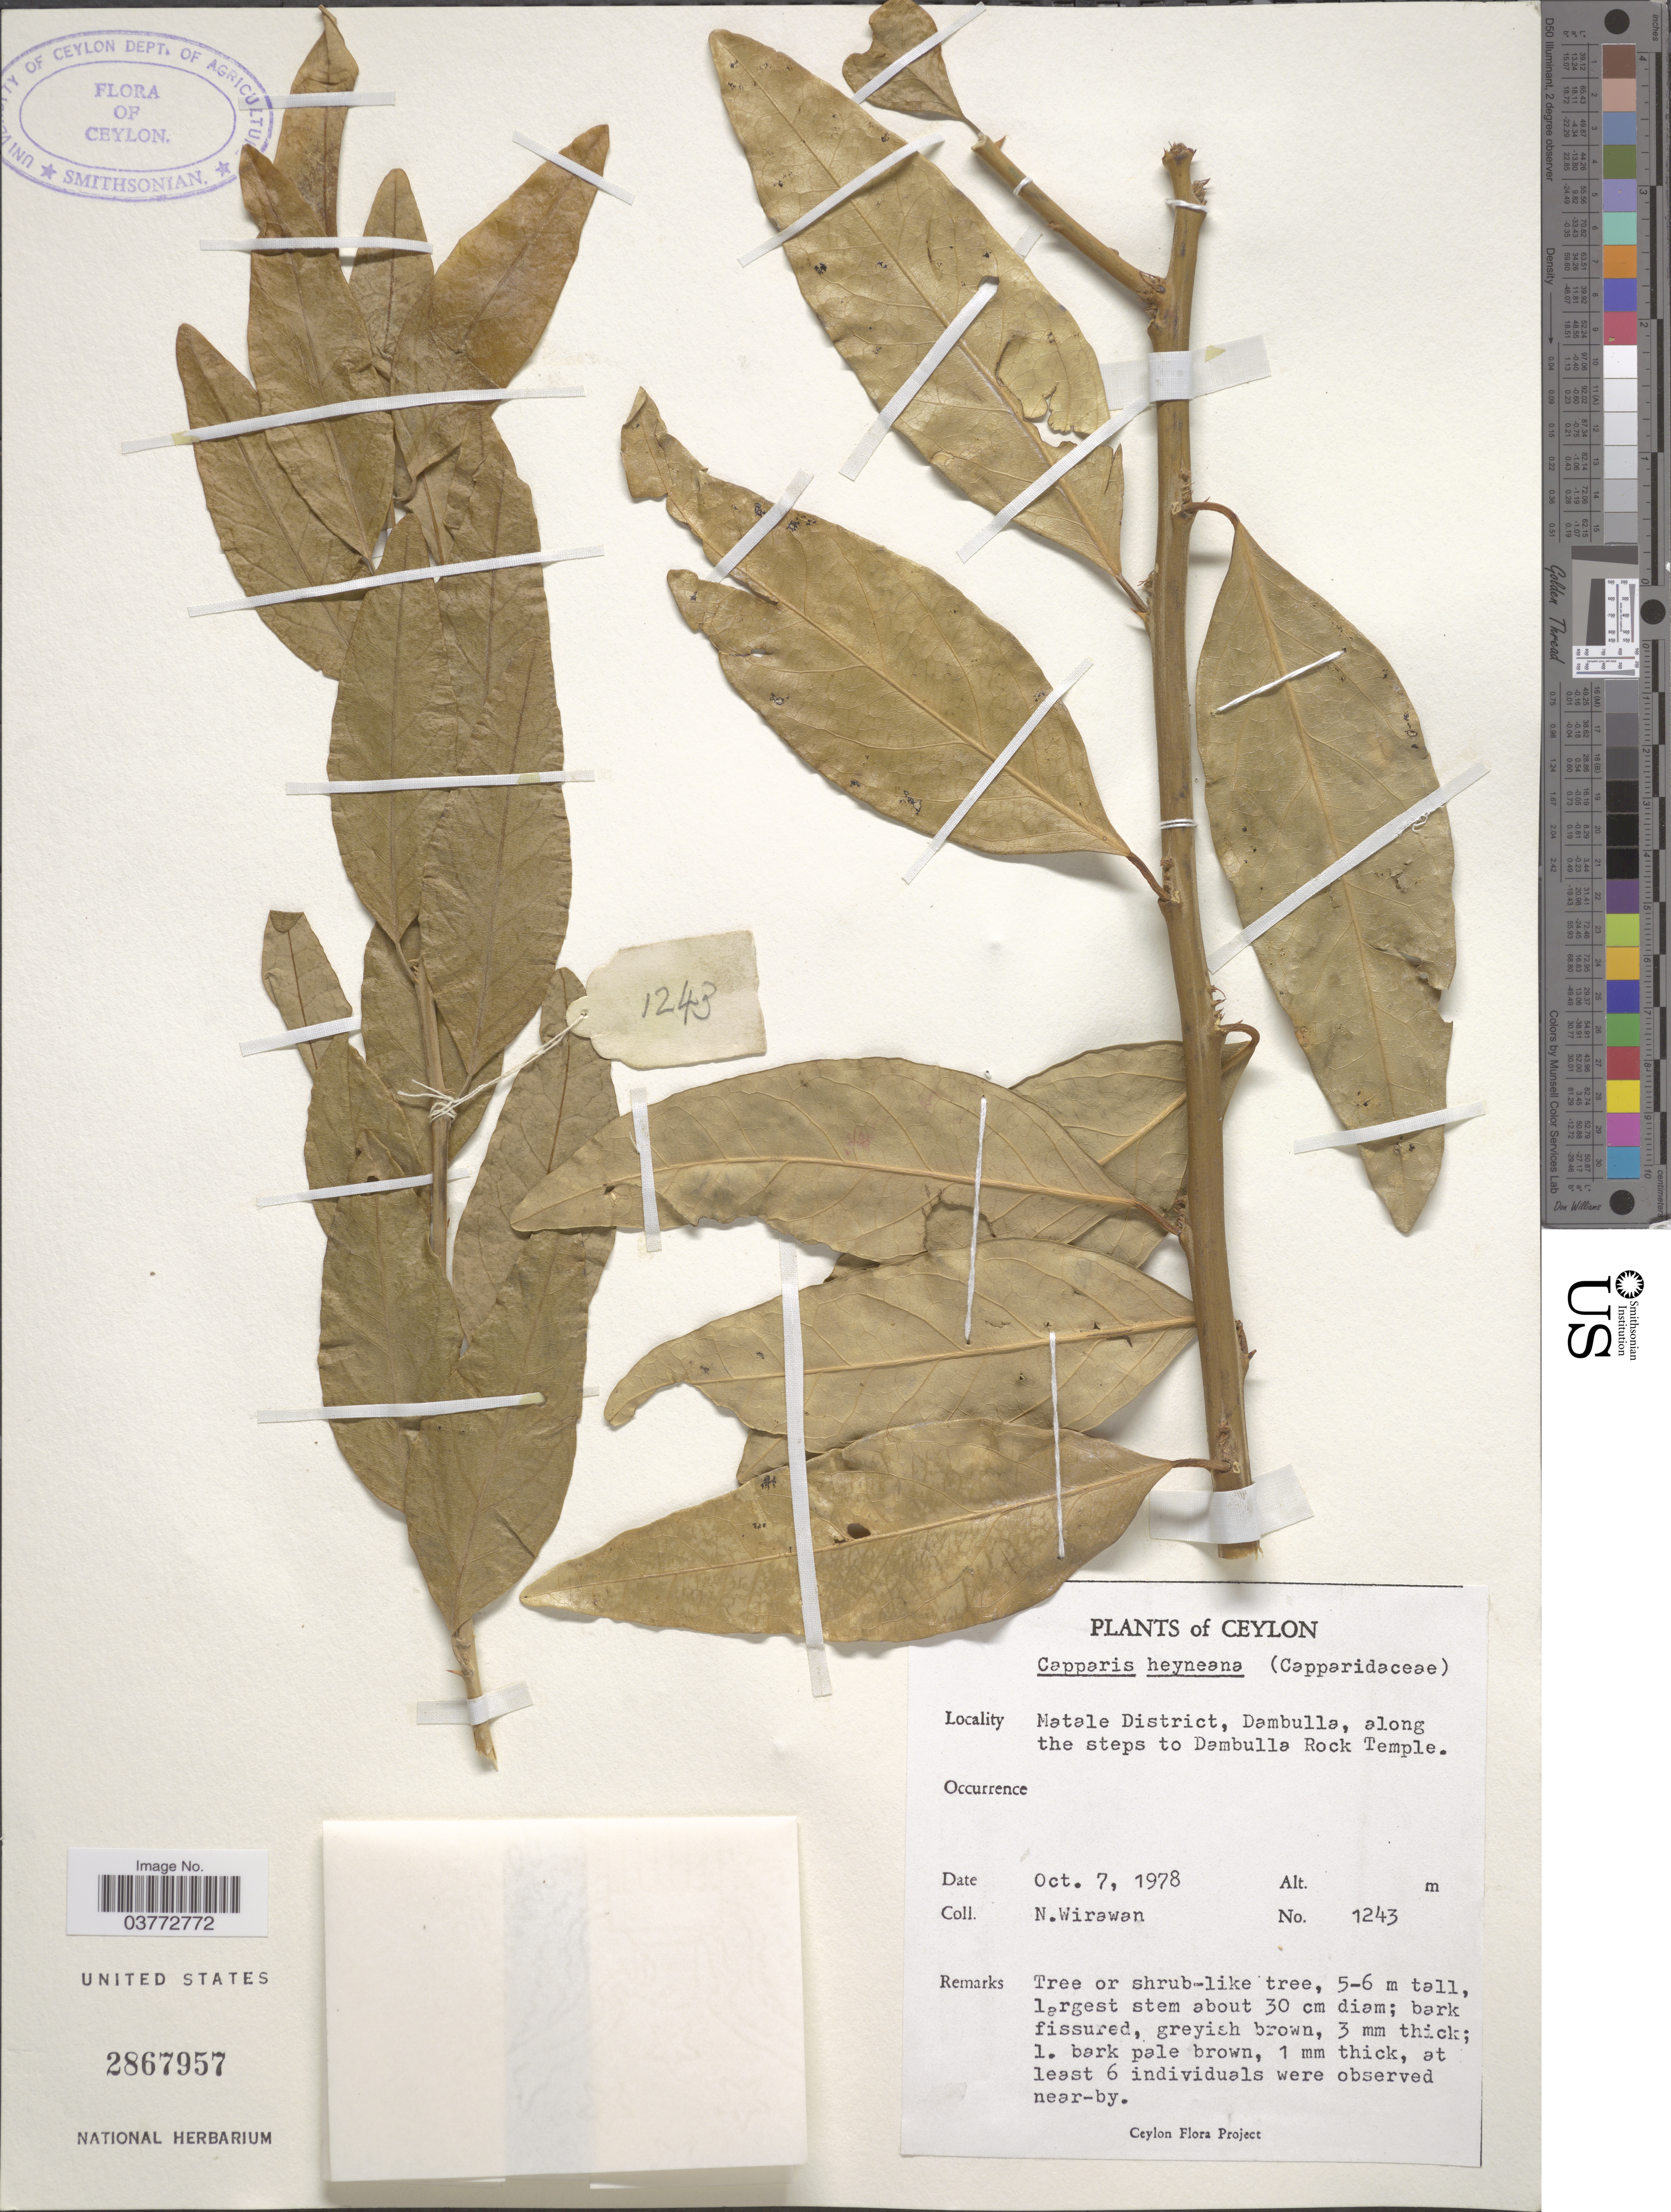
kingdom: Plantae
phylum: Tracheophyta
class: Magnoliopsida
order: Brassicales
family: Capparaceae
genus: Capparis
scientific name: Capparis heyneana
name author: Wall. ex Wight & Arn.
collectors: N. Wirawan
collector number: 1243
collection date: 1978-10-07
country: Sri Lanka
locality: Ceylon. Matale District, Dambulla, along the steps to Dambulla Rock Temple.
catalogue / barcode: US 2867957